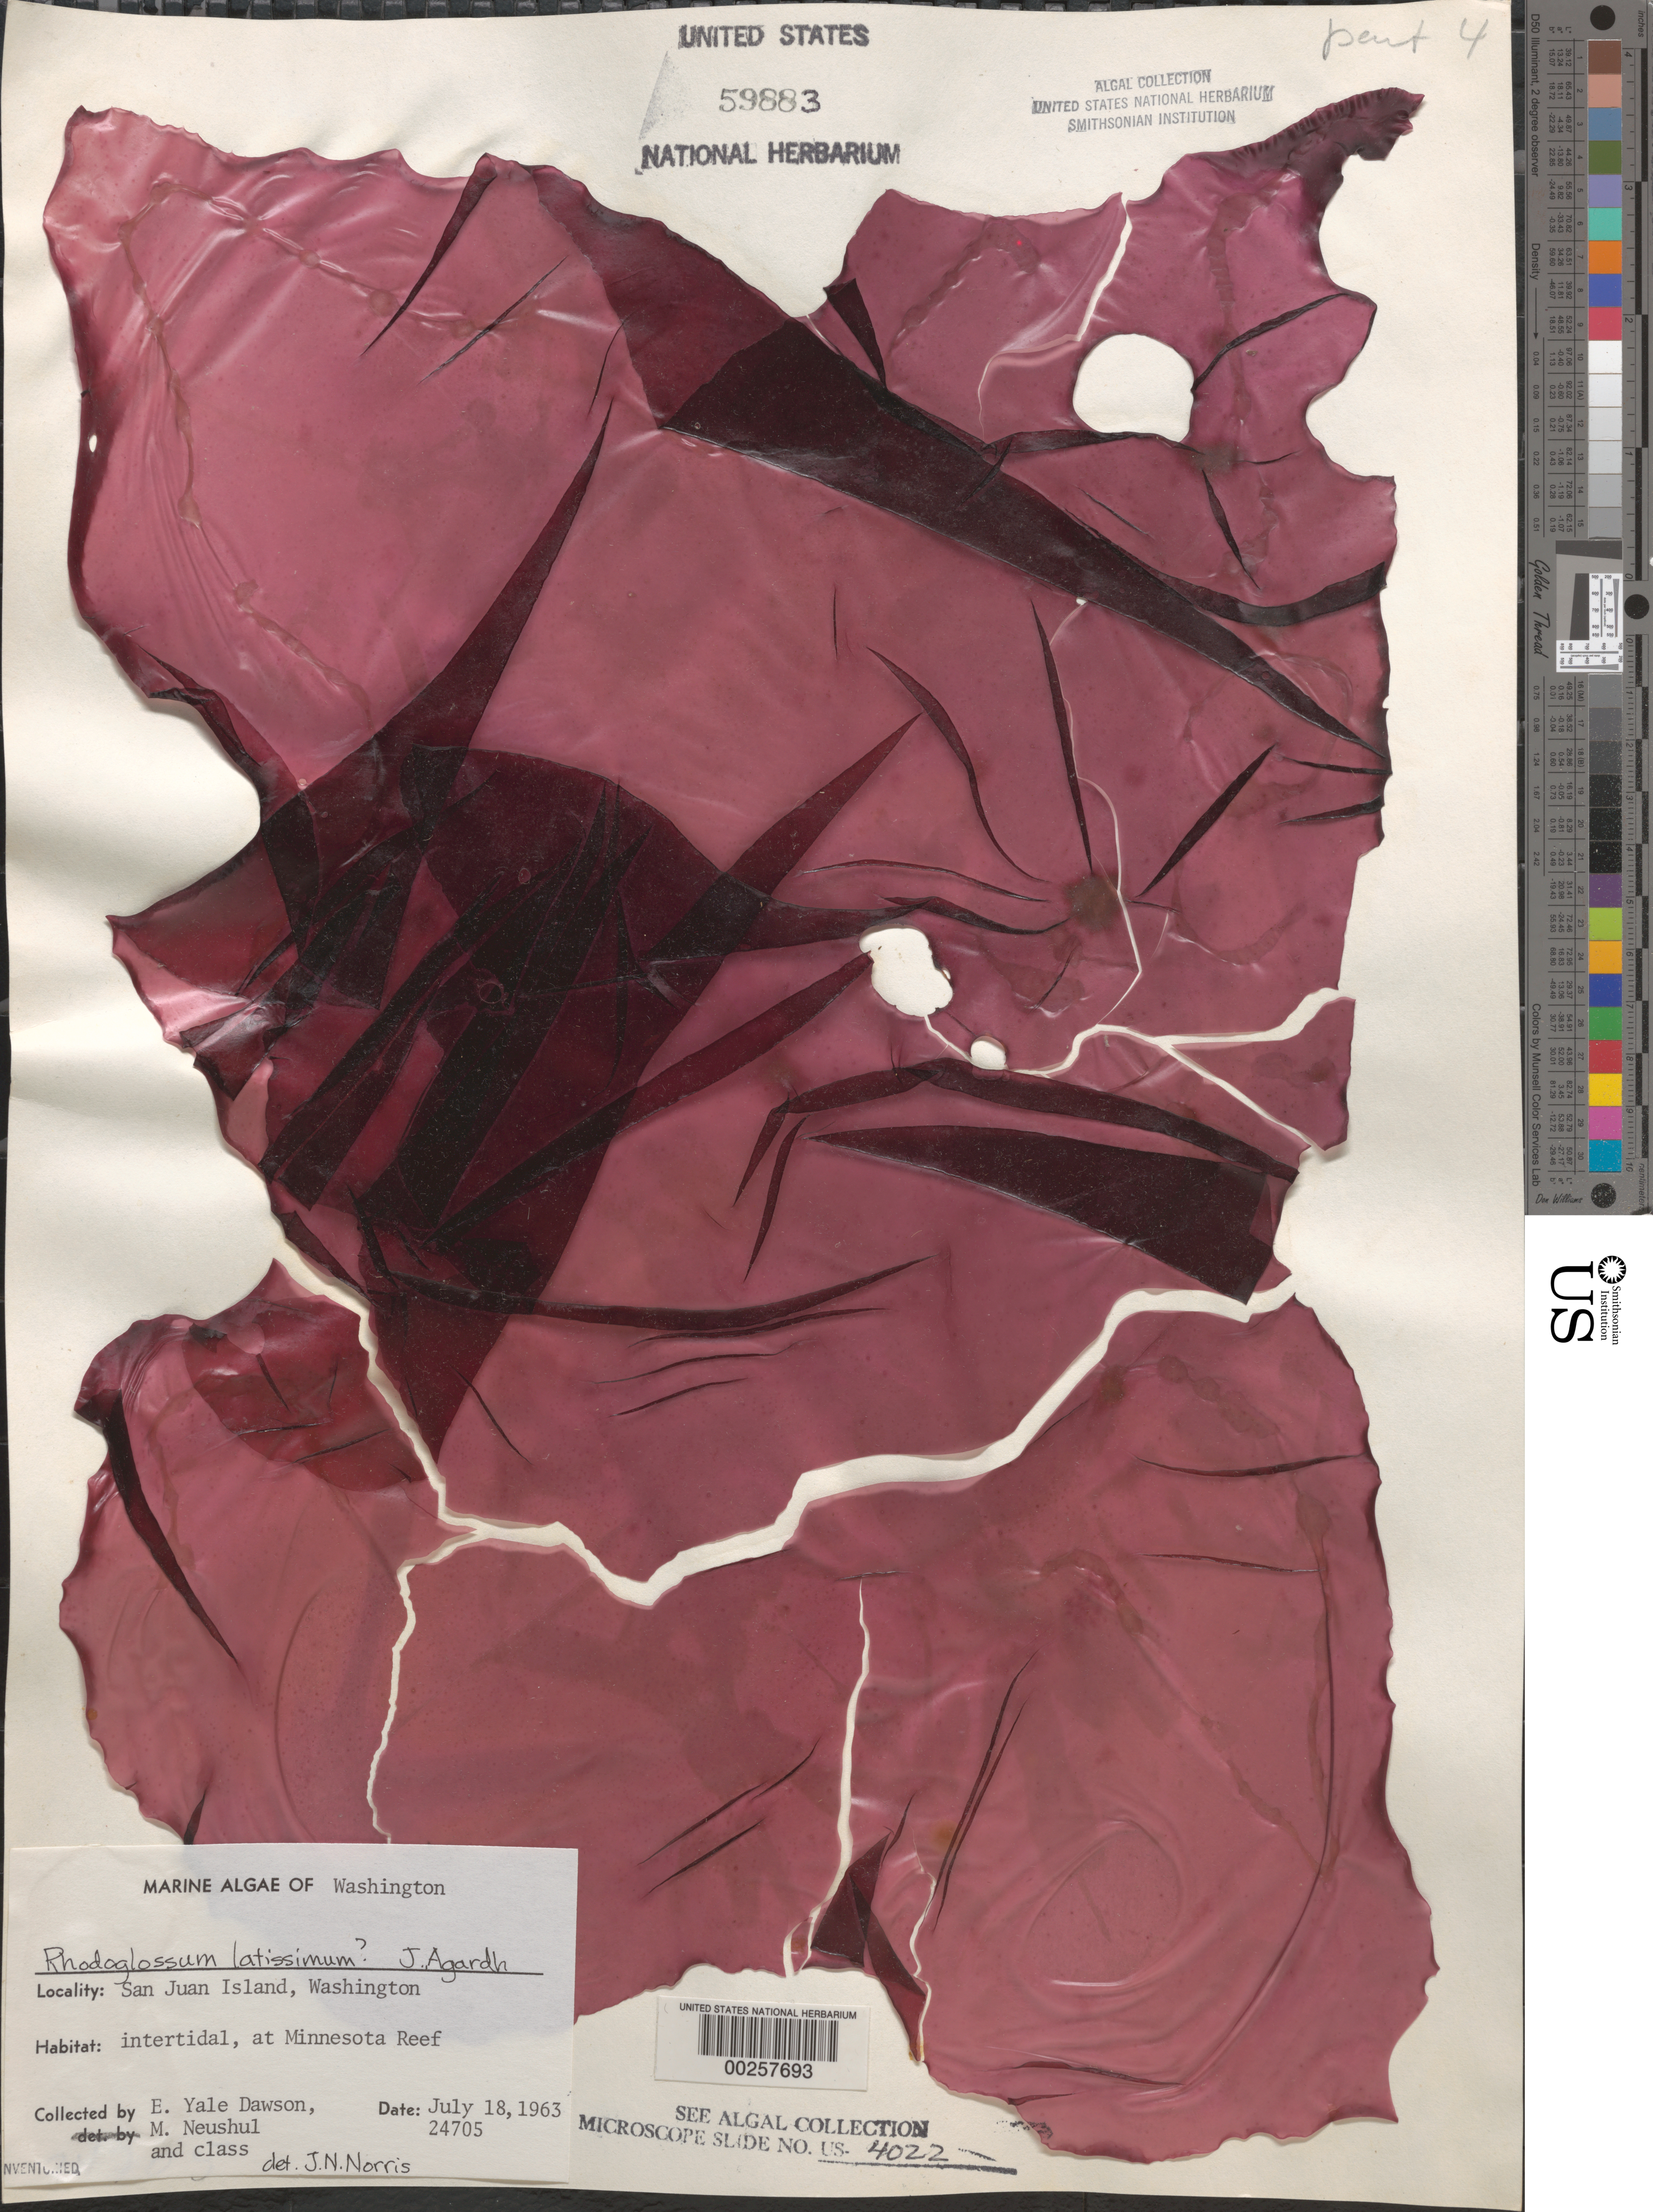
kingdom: Plantae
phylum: Rhodophyta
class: Florideophyceae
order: Gigartinales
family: Gigartinaceae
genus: Iridaea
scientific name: Iridaea latissima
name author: (Hooker f. & Harv.) Grunow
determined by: Algae name updating Project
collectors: E. Y. Dawson, M. Neushul & Algae Class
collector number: EYD 24705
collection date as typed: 18 Jul 1963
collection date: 1963-07-18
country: United States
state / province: Washington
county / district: San Juan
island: San Juan Island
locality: Minnesota Reef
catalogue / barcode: US 59883